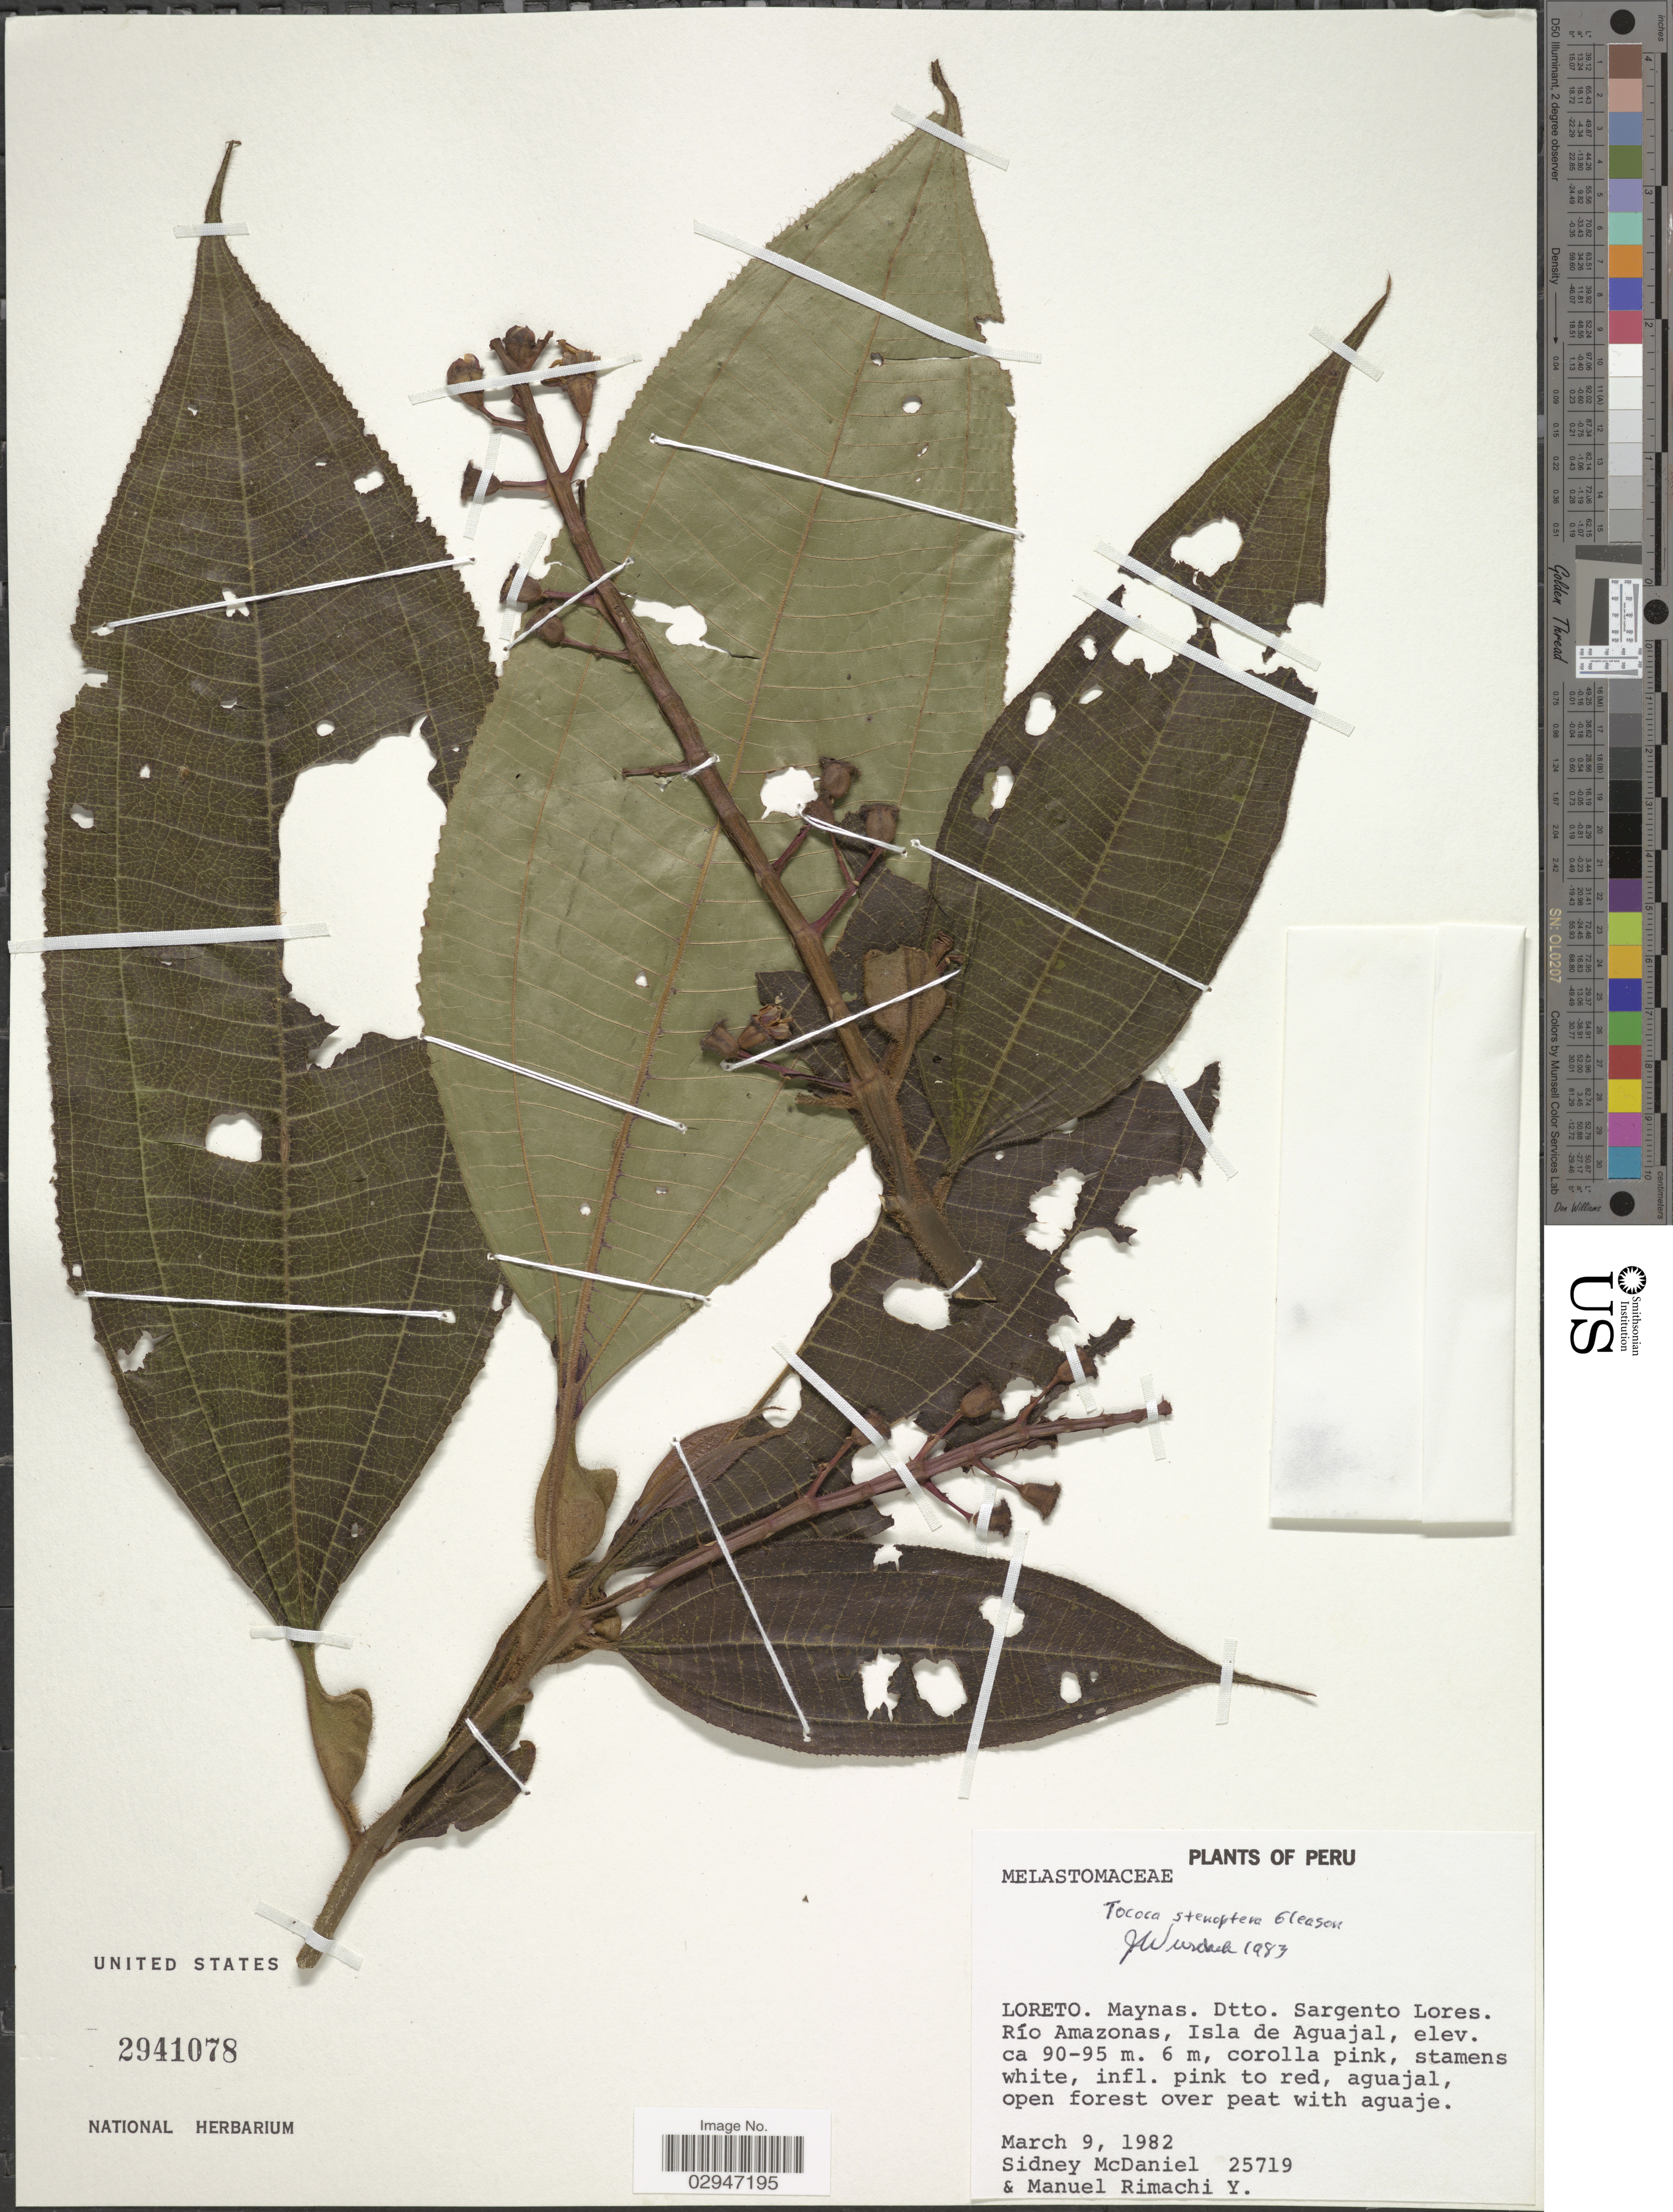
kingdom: Plantae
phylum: Tracheophyta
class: Magnoliopsida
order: Myrtales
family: Melastomataceae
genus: Tococa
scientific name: Tococa stenoptera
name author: Gleason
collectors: S. McDaniel & M. Rimachi Y.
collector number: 25719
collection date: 1982-03-09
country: Peru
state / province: Loreto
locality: Maynas. Dtto. Sargento Lores. Río Amazonas, Isla de Aguajal.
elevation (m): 90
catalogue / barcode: US 2941078